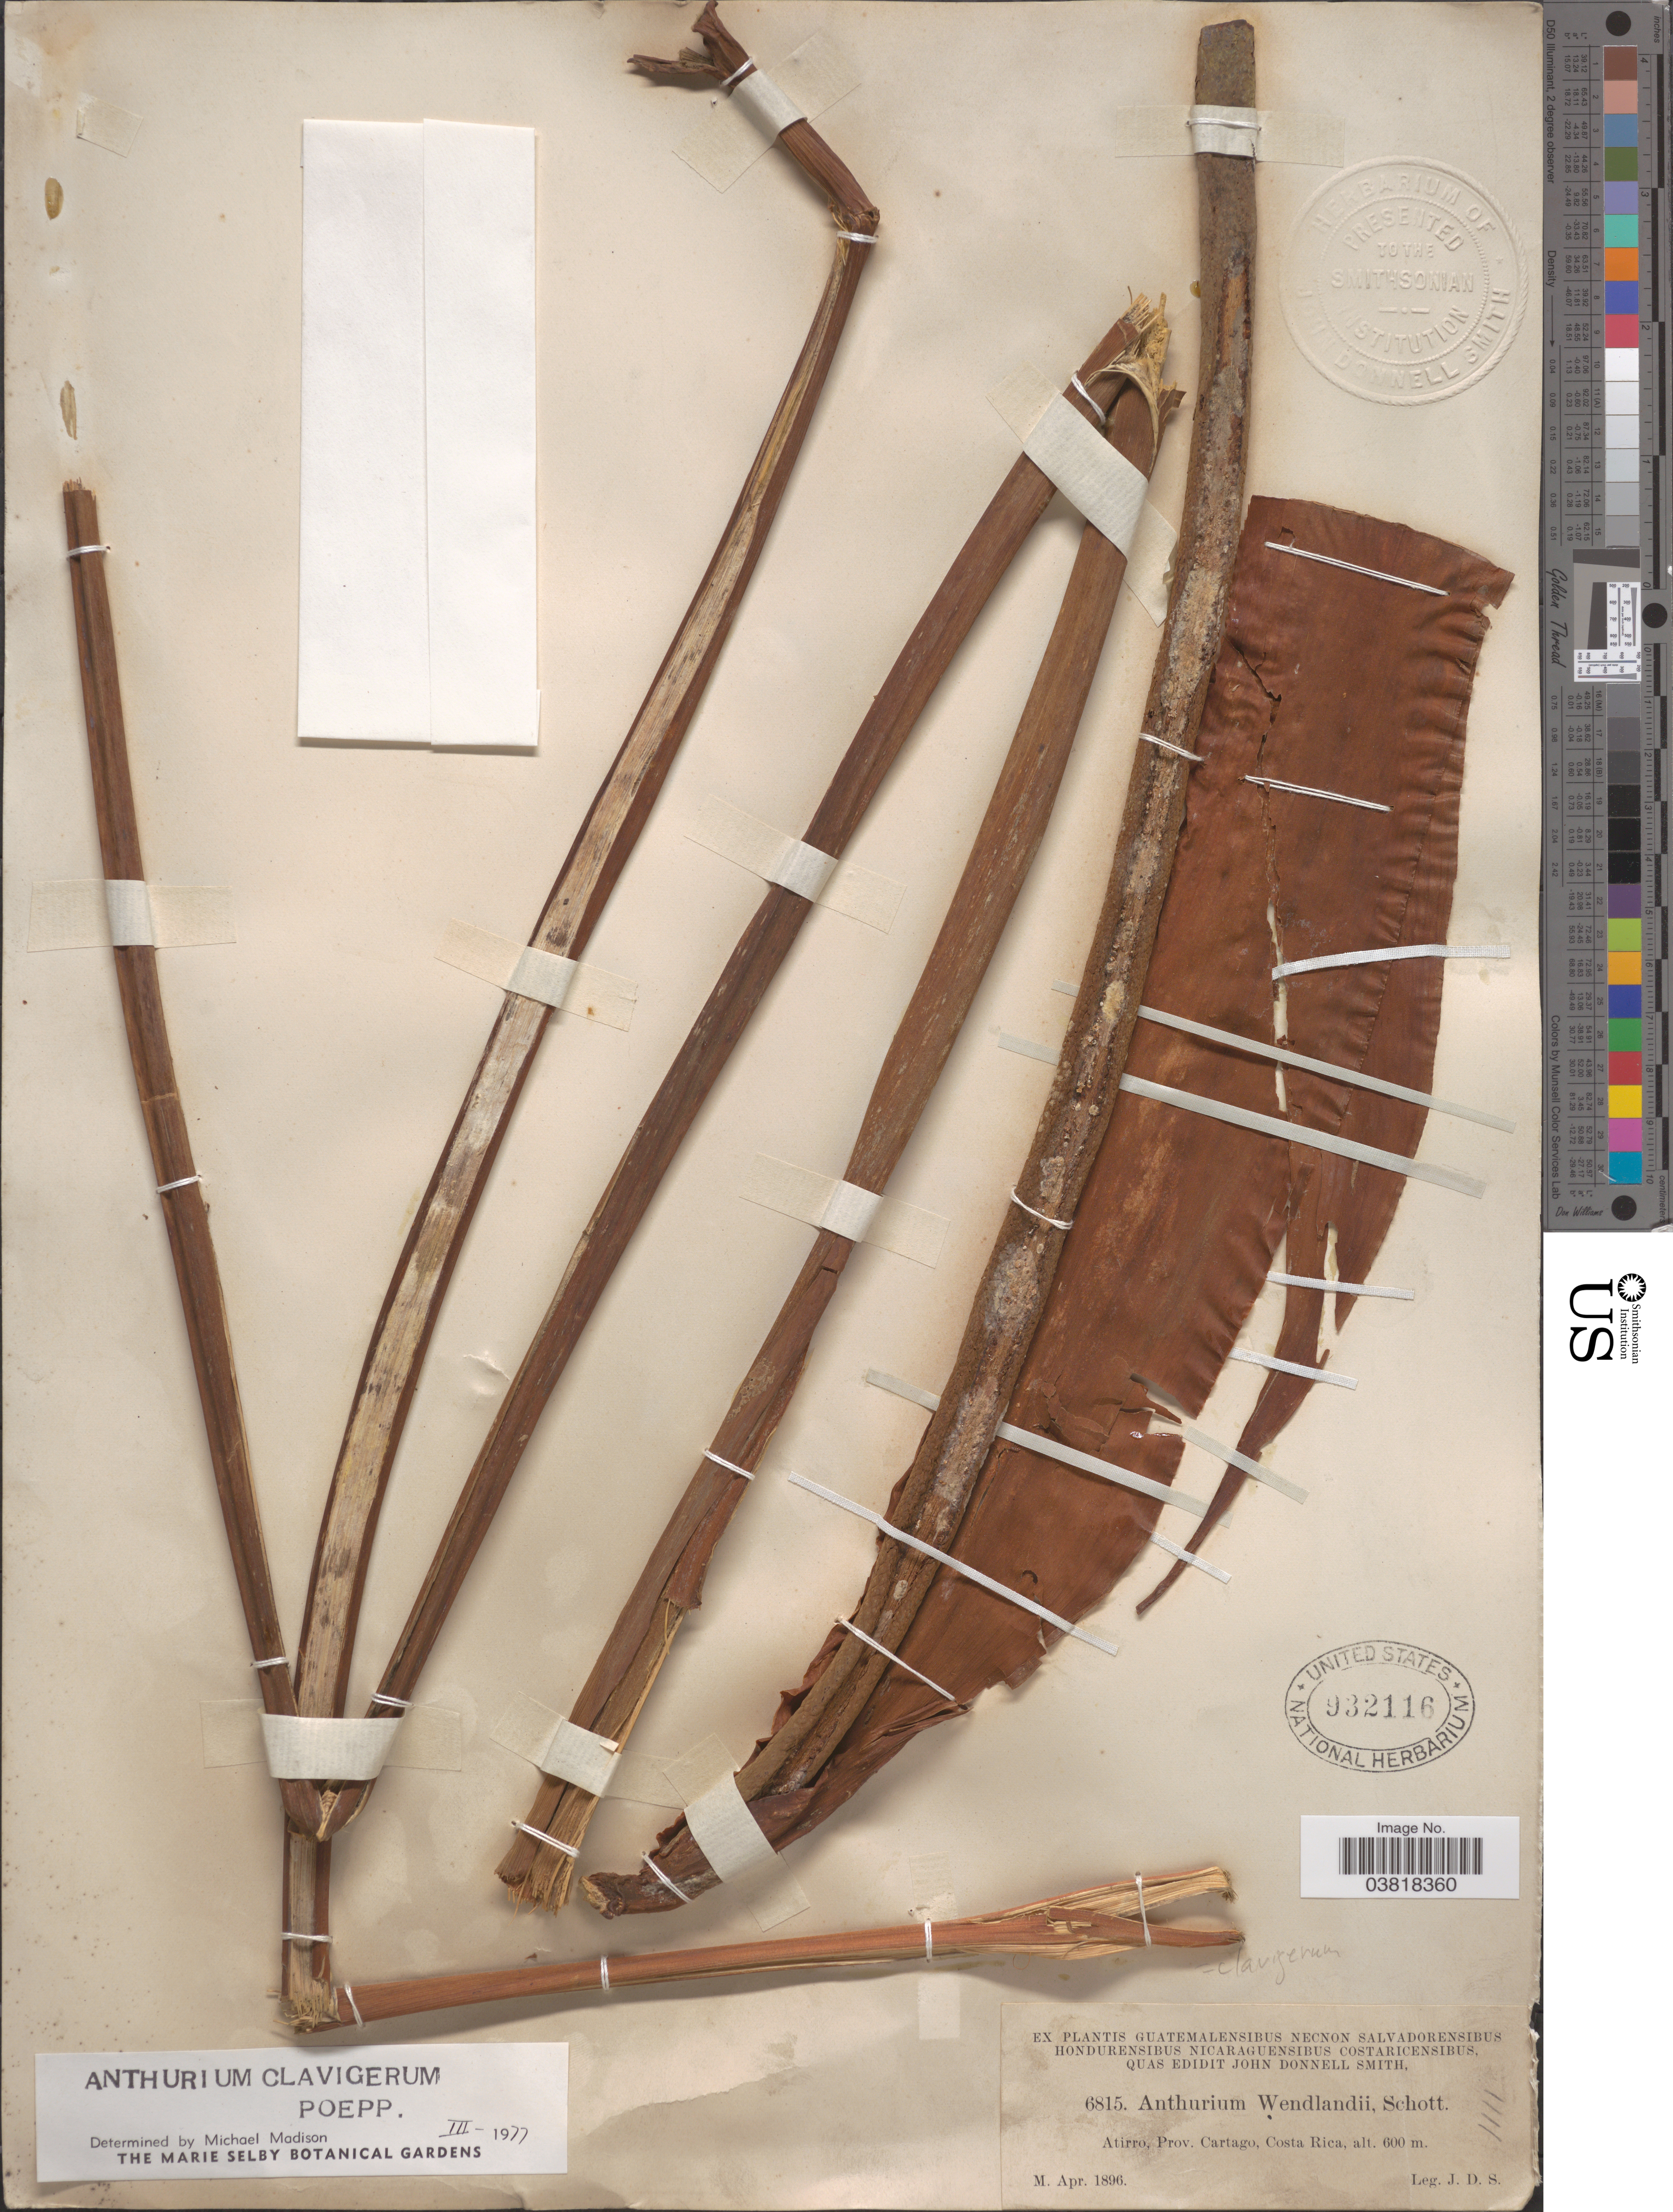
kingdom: Plantae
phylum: Tracheophyta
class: Liliopsida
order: Alismatales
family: Araceae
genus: Anthurium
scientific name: Anthurium clavigerum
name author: Poepp. & Endl.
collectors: J. Donnell Smith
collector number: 6815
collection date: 1896-04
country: Costa Rica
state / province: Cartago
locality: Atirro.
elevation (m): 600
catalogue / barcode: US 932116